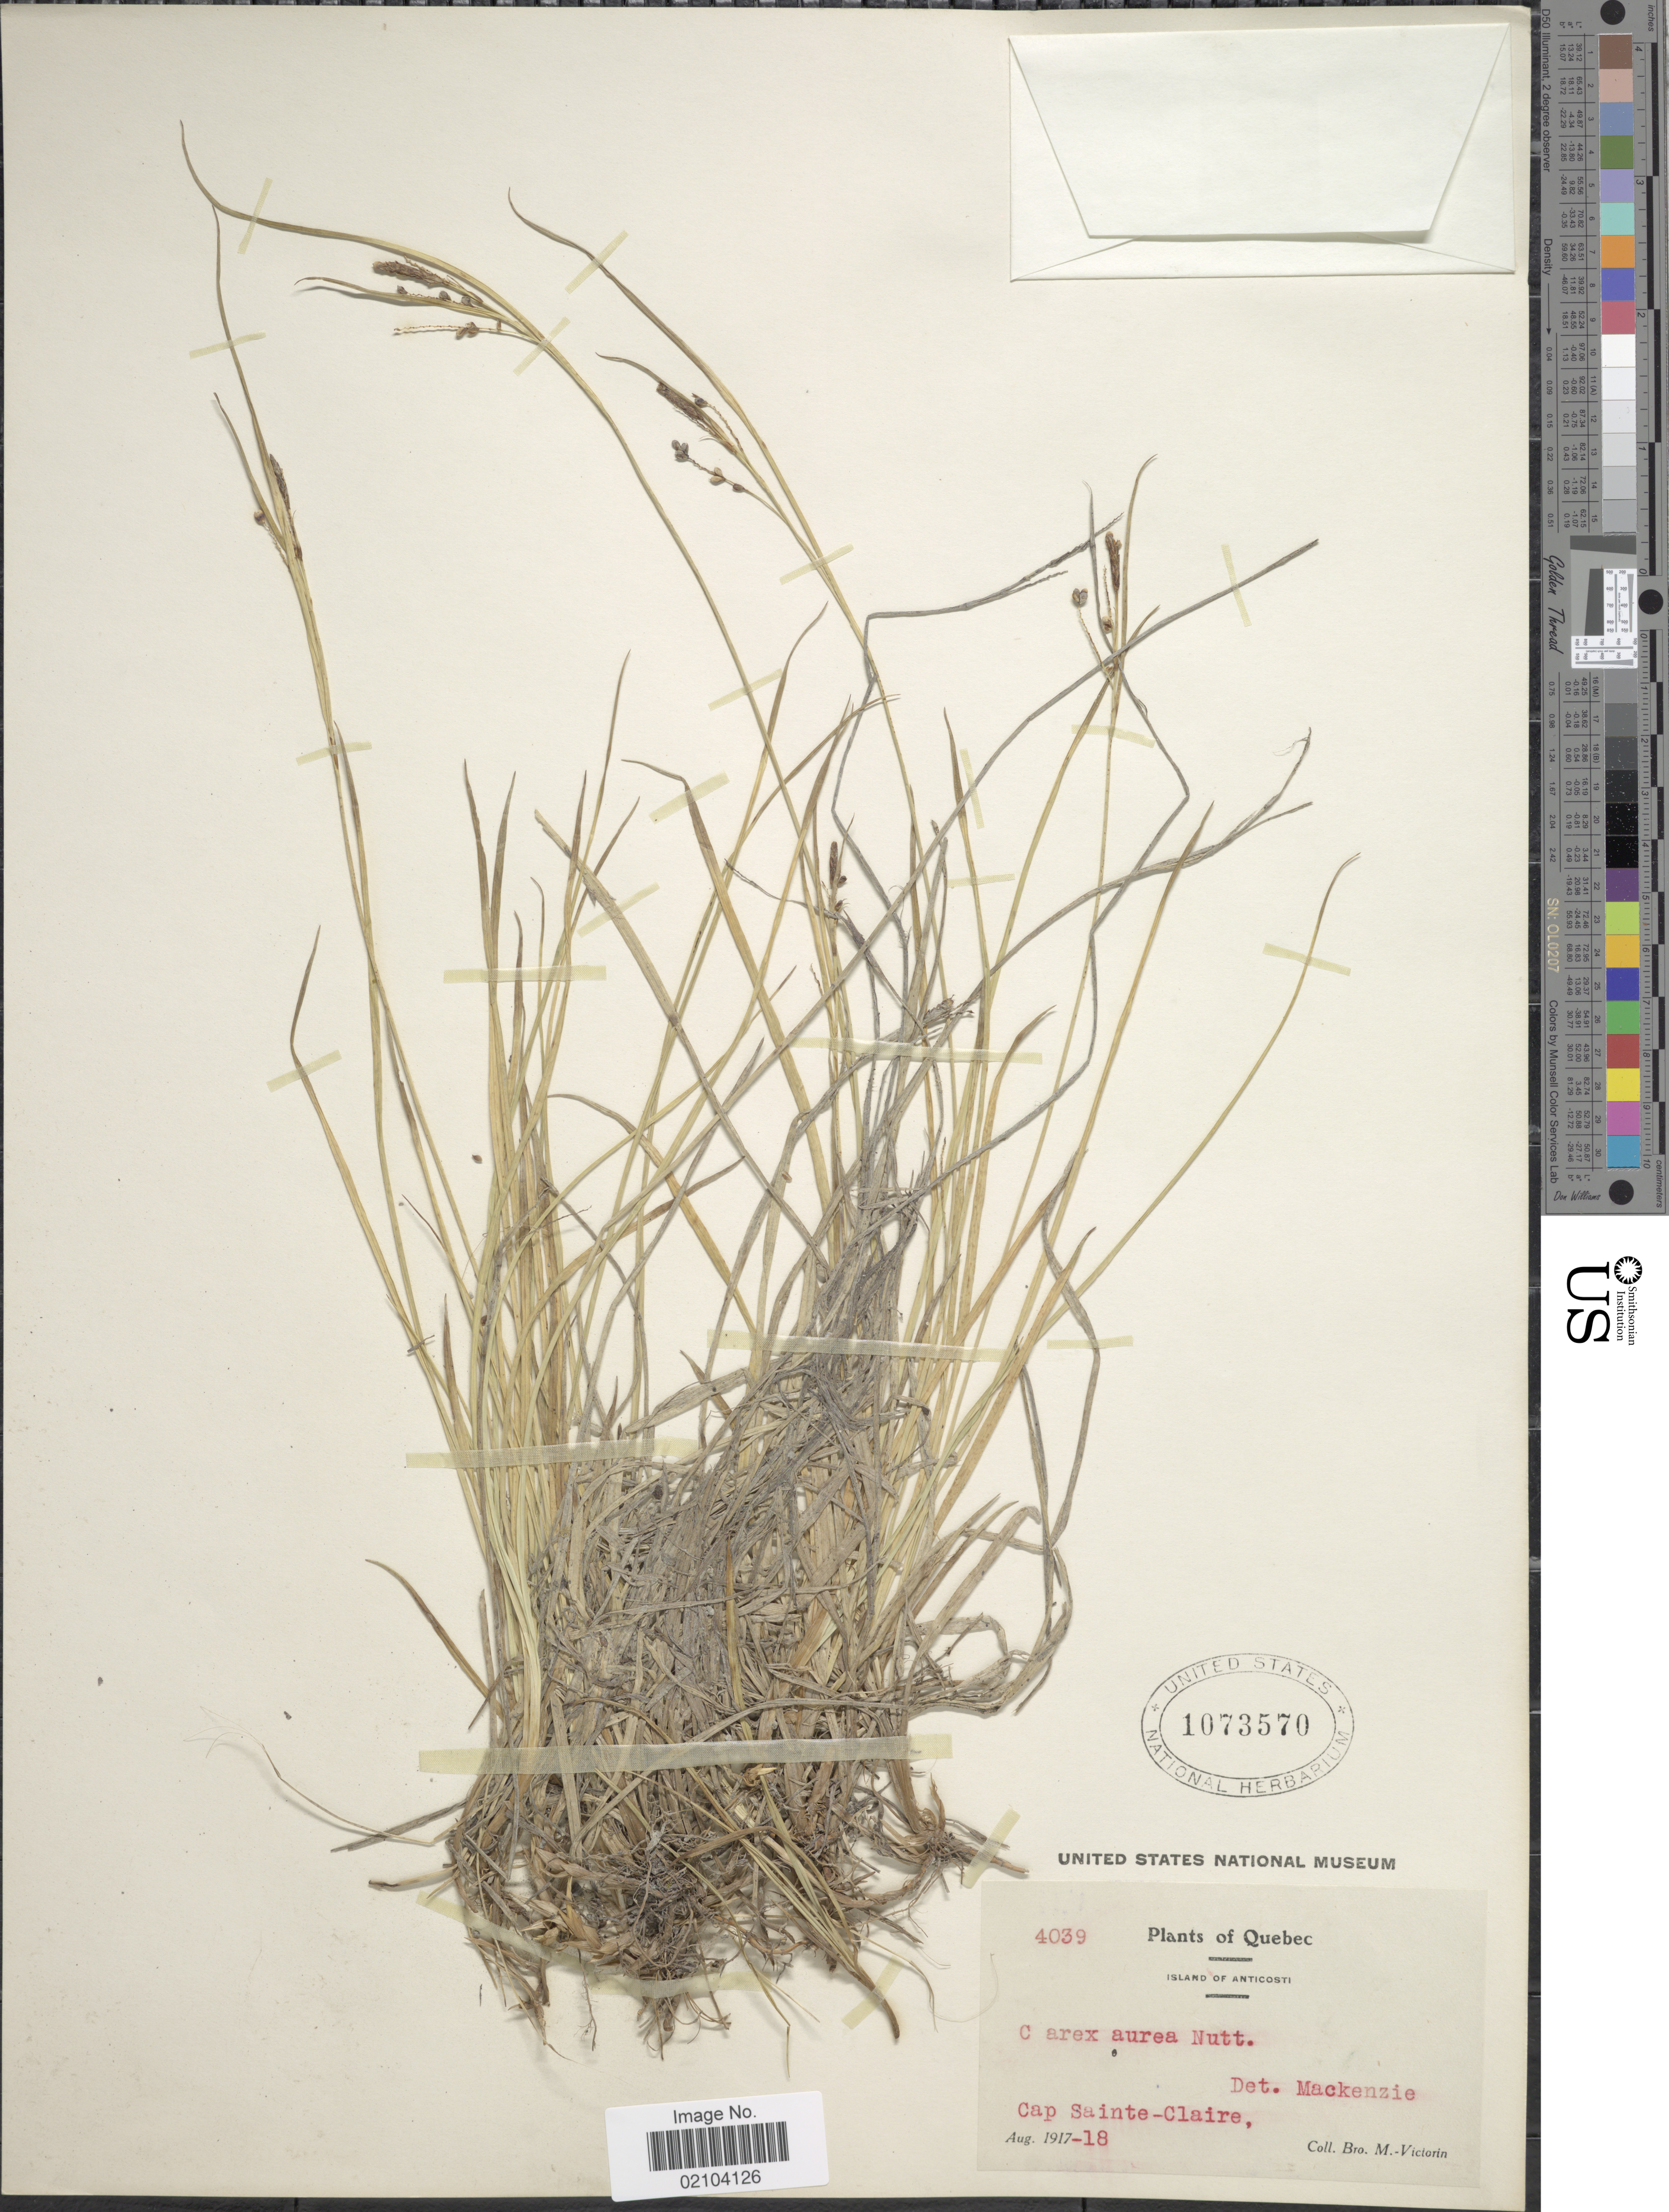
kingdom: Plantae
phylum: Tracheophyta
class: Liliopsida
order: Poales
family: Cyperaceae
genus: Carex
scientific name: Carex aurea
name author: Nutt.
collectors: Fr. Marie-Victorin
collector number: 4039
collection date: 1917-08-18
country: Canada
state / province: Quebec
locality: Island of Anticosti. Cap Sainte-Clair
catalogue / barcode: US 1073570